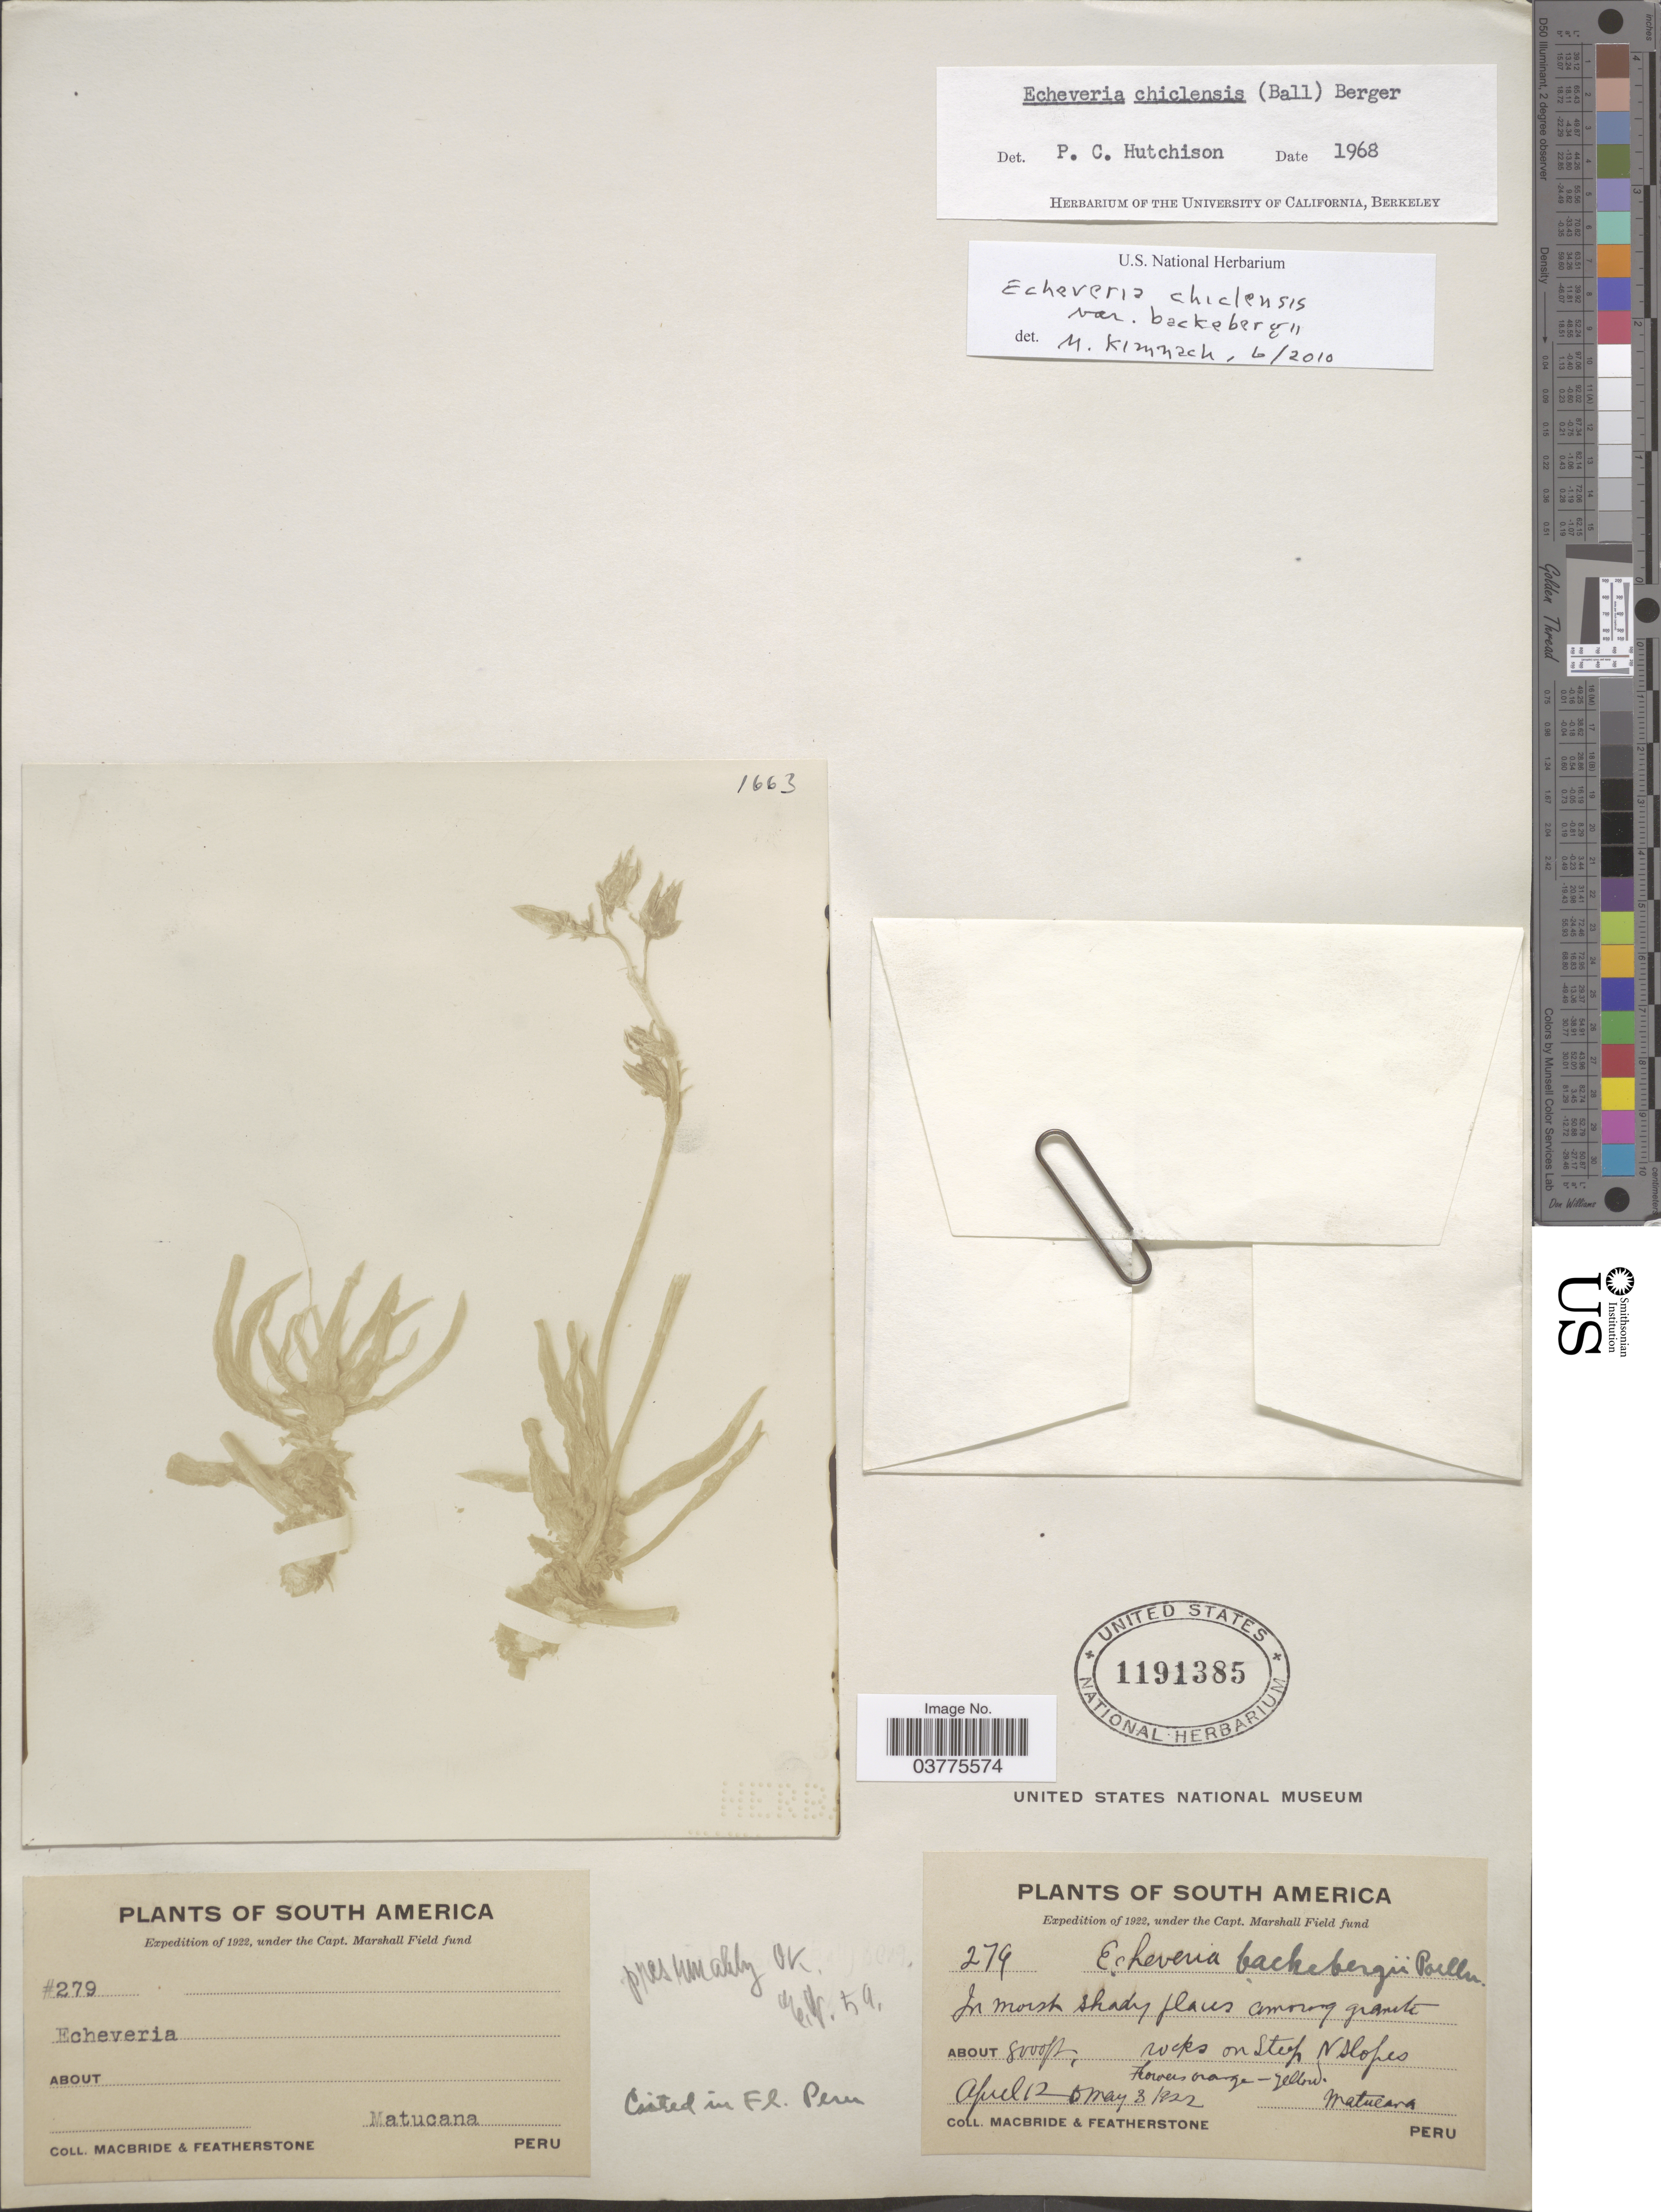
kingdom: Plantae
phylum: Tracheophyta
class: Magnoliopsida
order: Saxifragales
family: Crassulaceae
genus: Echeveria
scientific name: Echeveria chiclensis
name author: (Ball) A. Berger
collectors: Macbride, -- & -. Featherstone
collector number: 279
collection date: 1922-04-12/1922-05-03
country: Peru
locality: In moist shady places among granite rocks on steep N slopes. Matucana.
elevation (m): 2438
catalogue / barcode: US 1191385